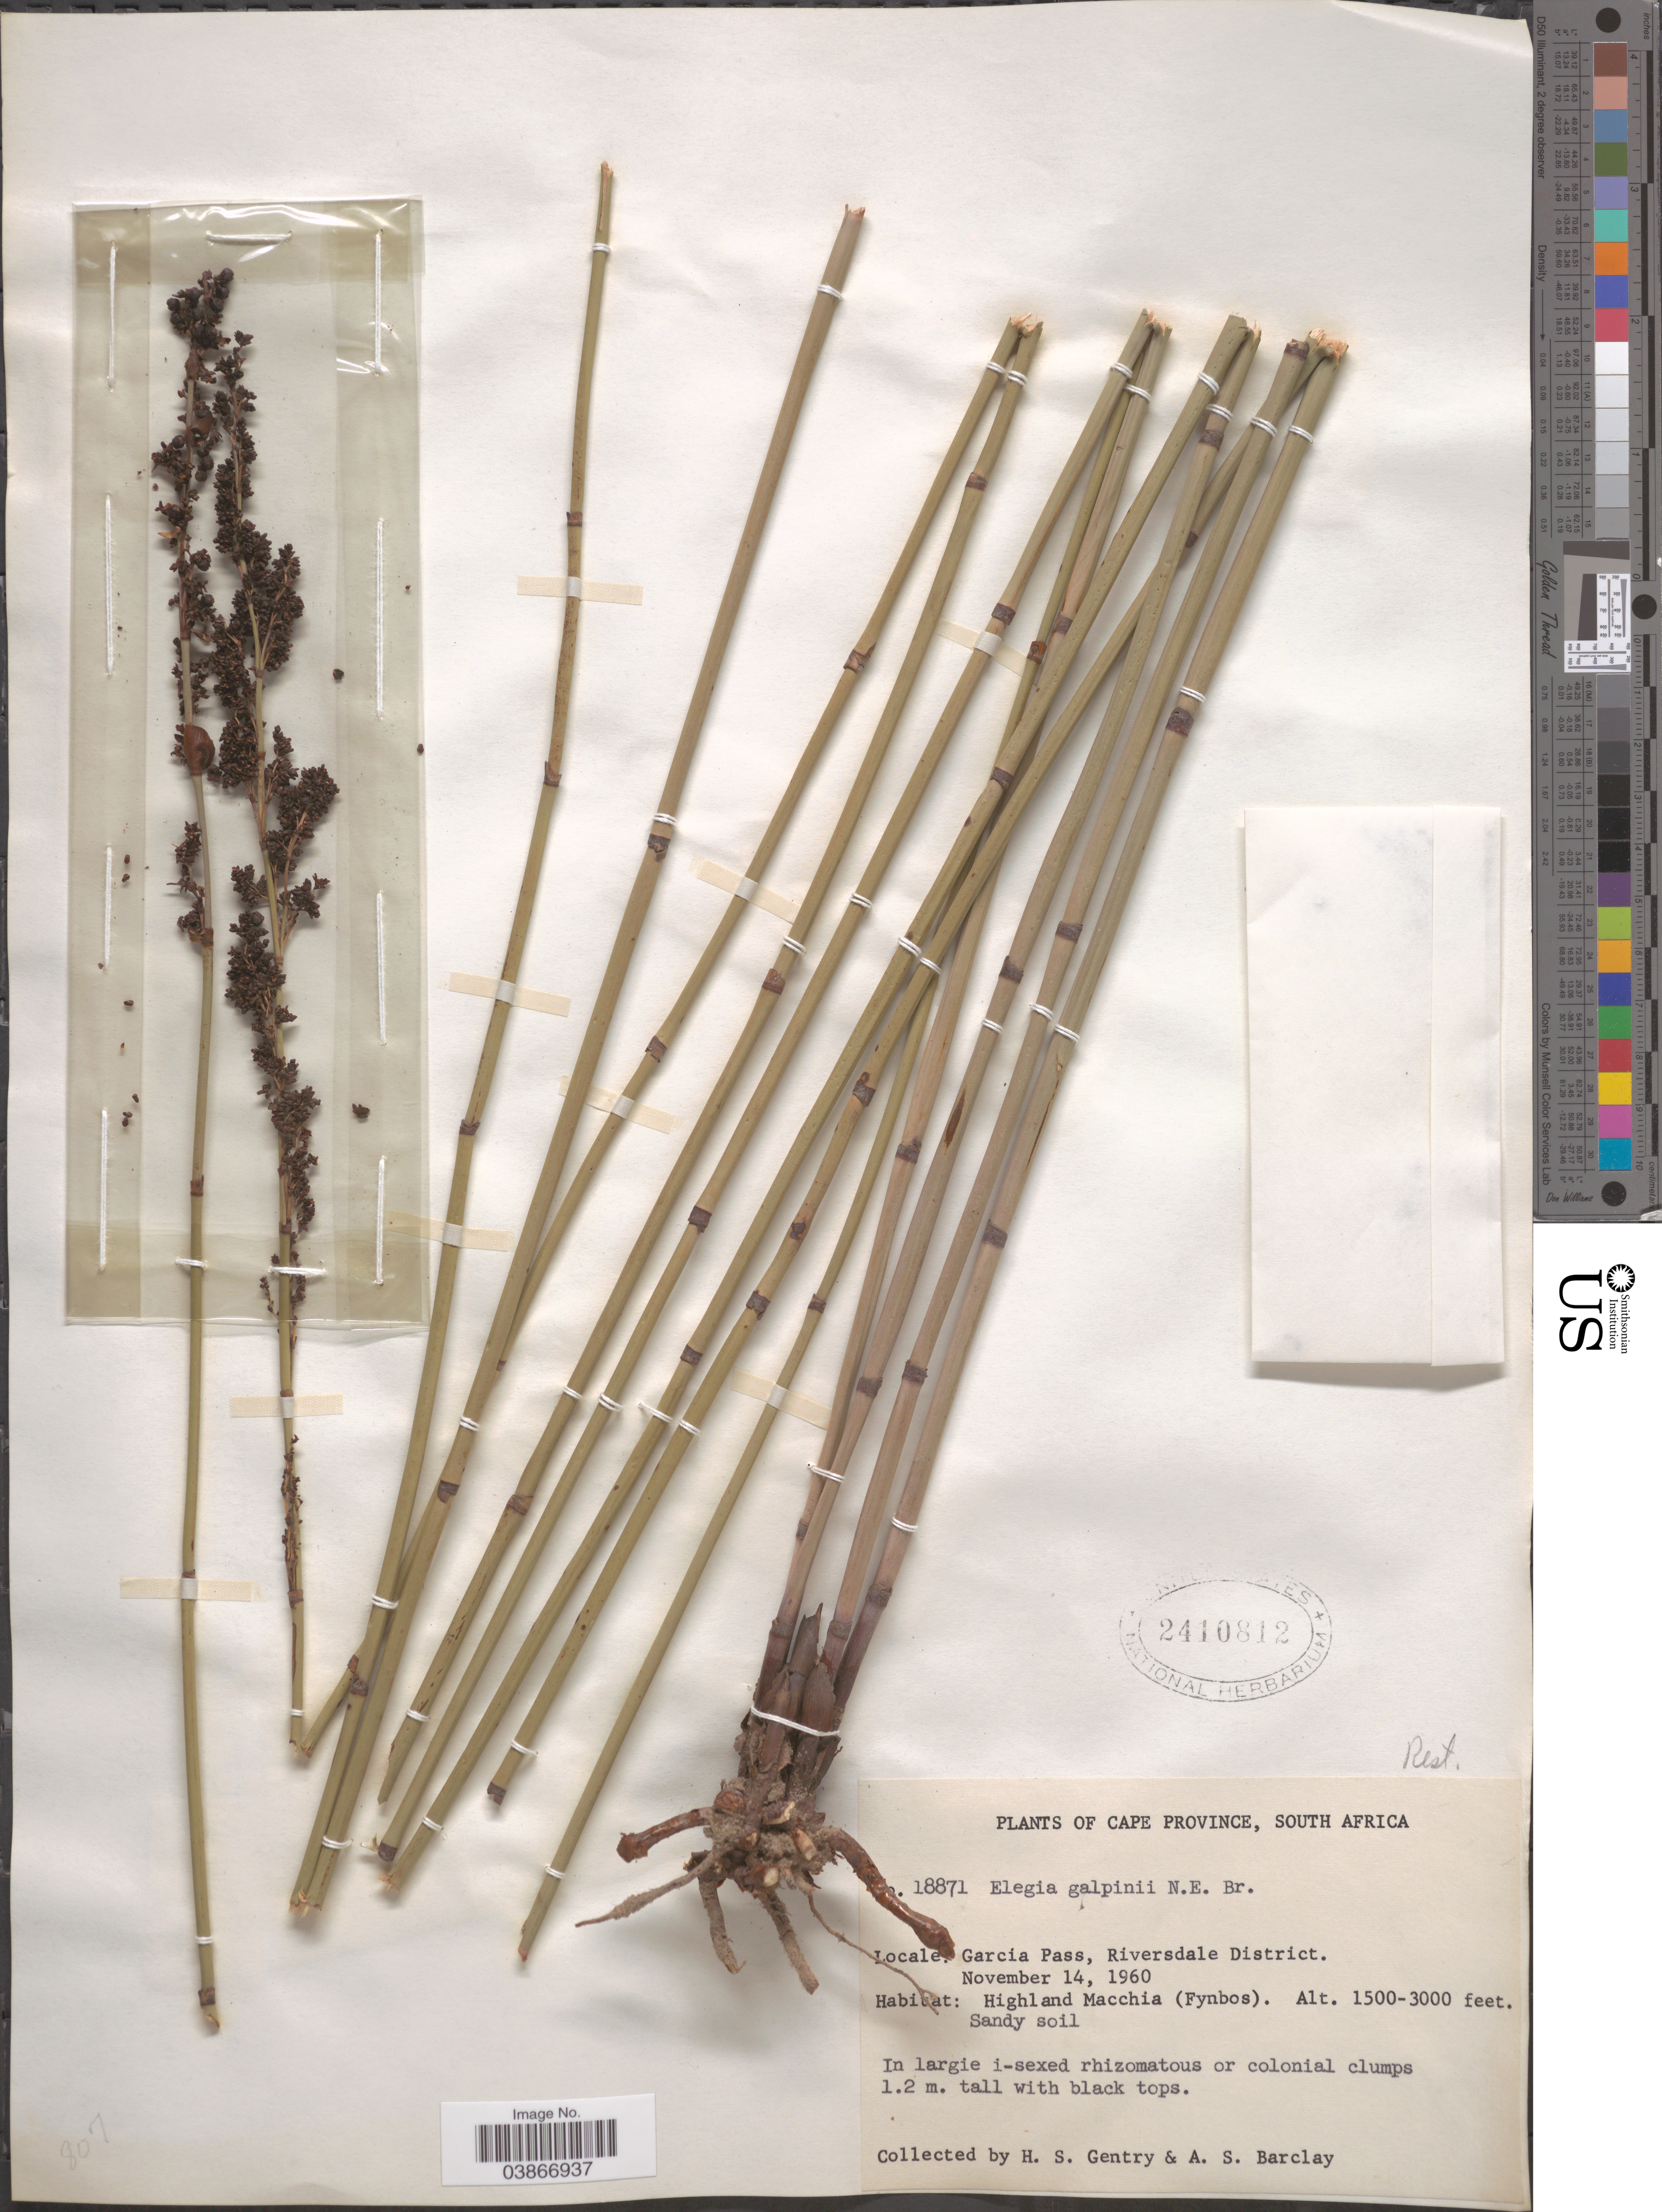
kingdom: Plantae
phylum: Tracheophyta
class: Liliopsida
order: Poales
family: Restionaceae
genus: Elegia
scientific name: Elegia galpinii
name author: N.E. Br.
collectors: H. S. Gentry & A. S. Barclay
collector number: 18871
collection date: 1960-11-14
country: South Africa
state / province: Western Cape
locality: Garcia Pass, Riversdale District.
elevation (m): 457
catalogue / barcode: US 2410812